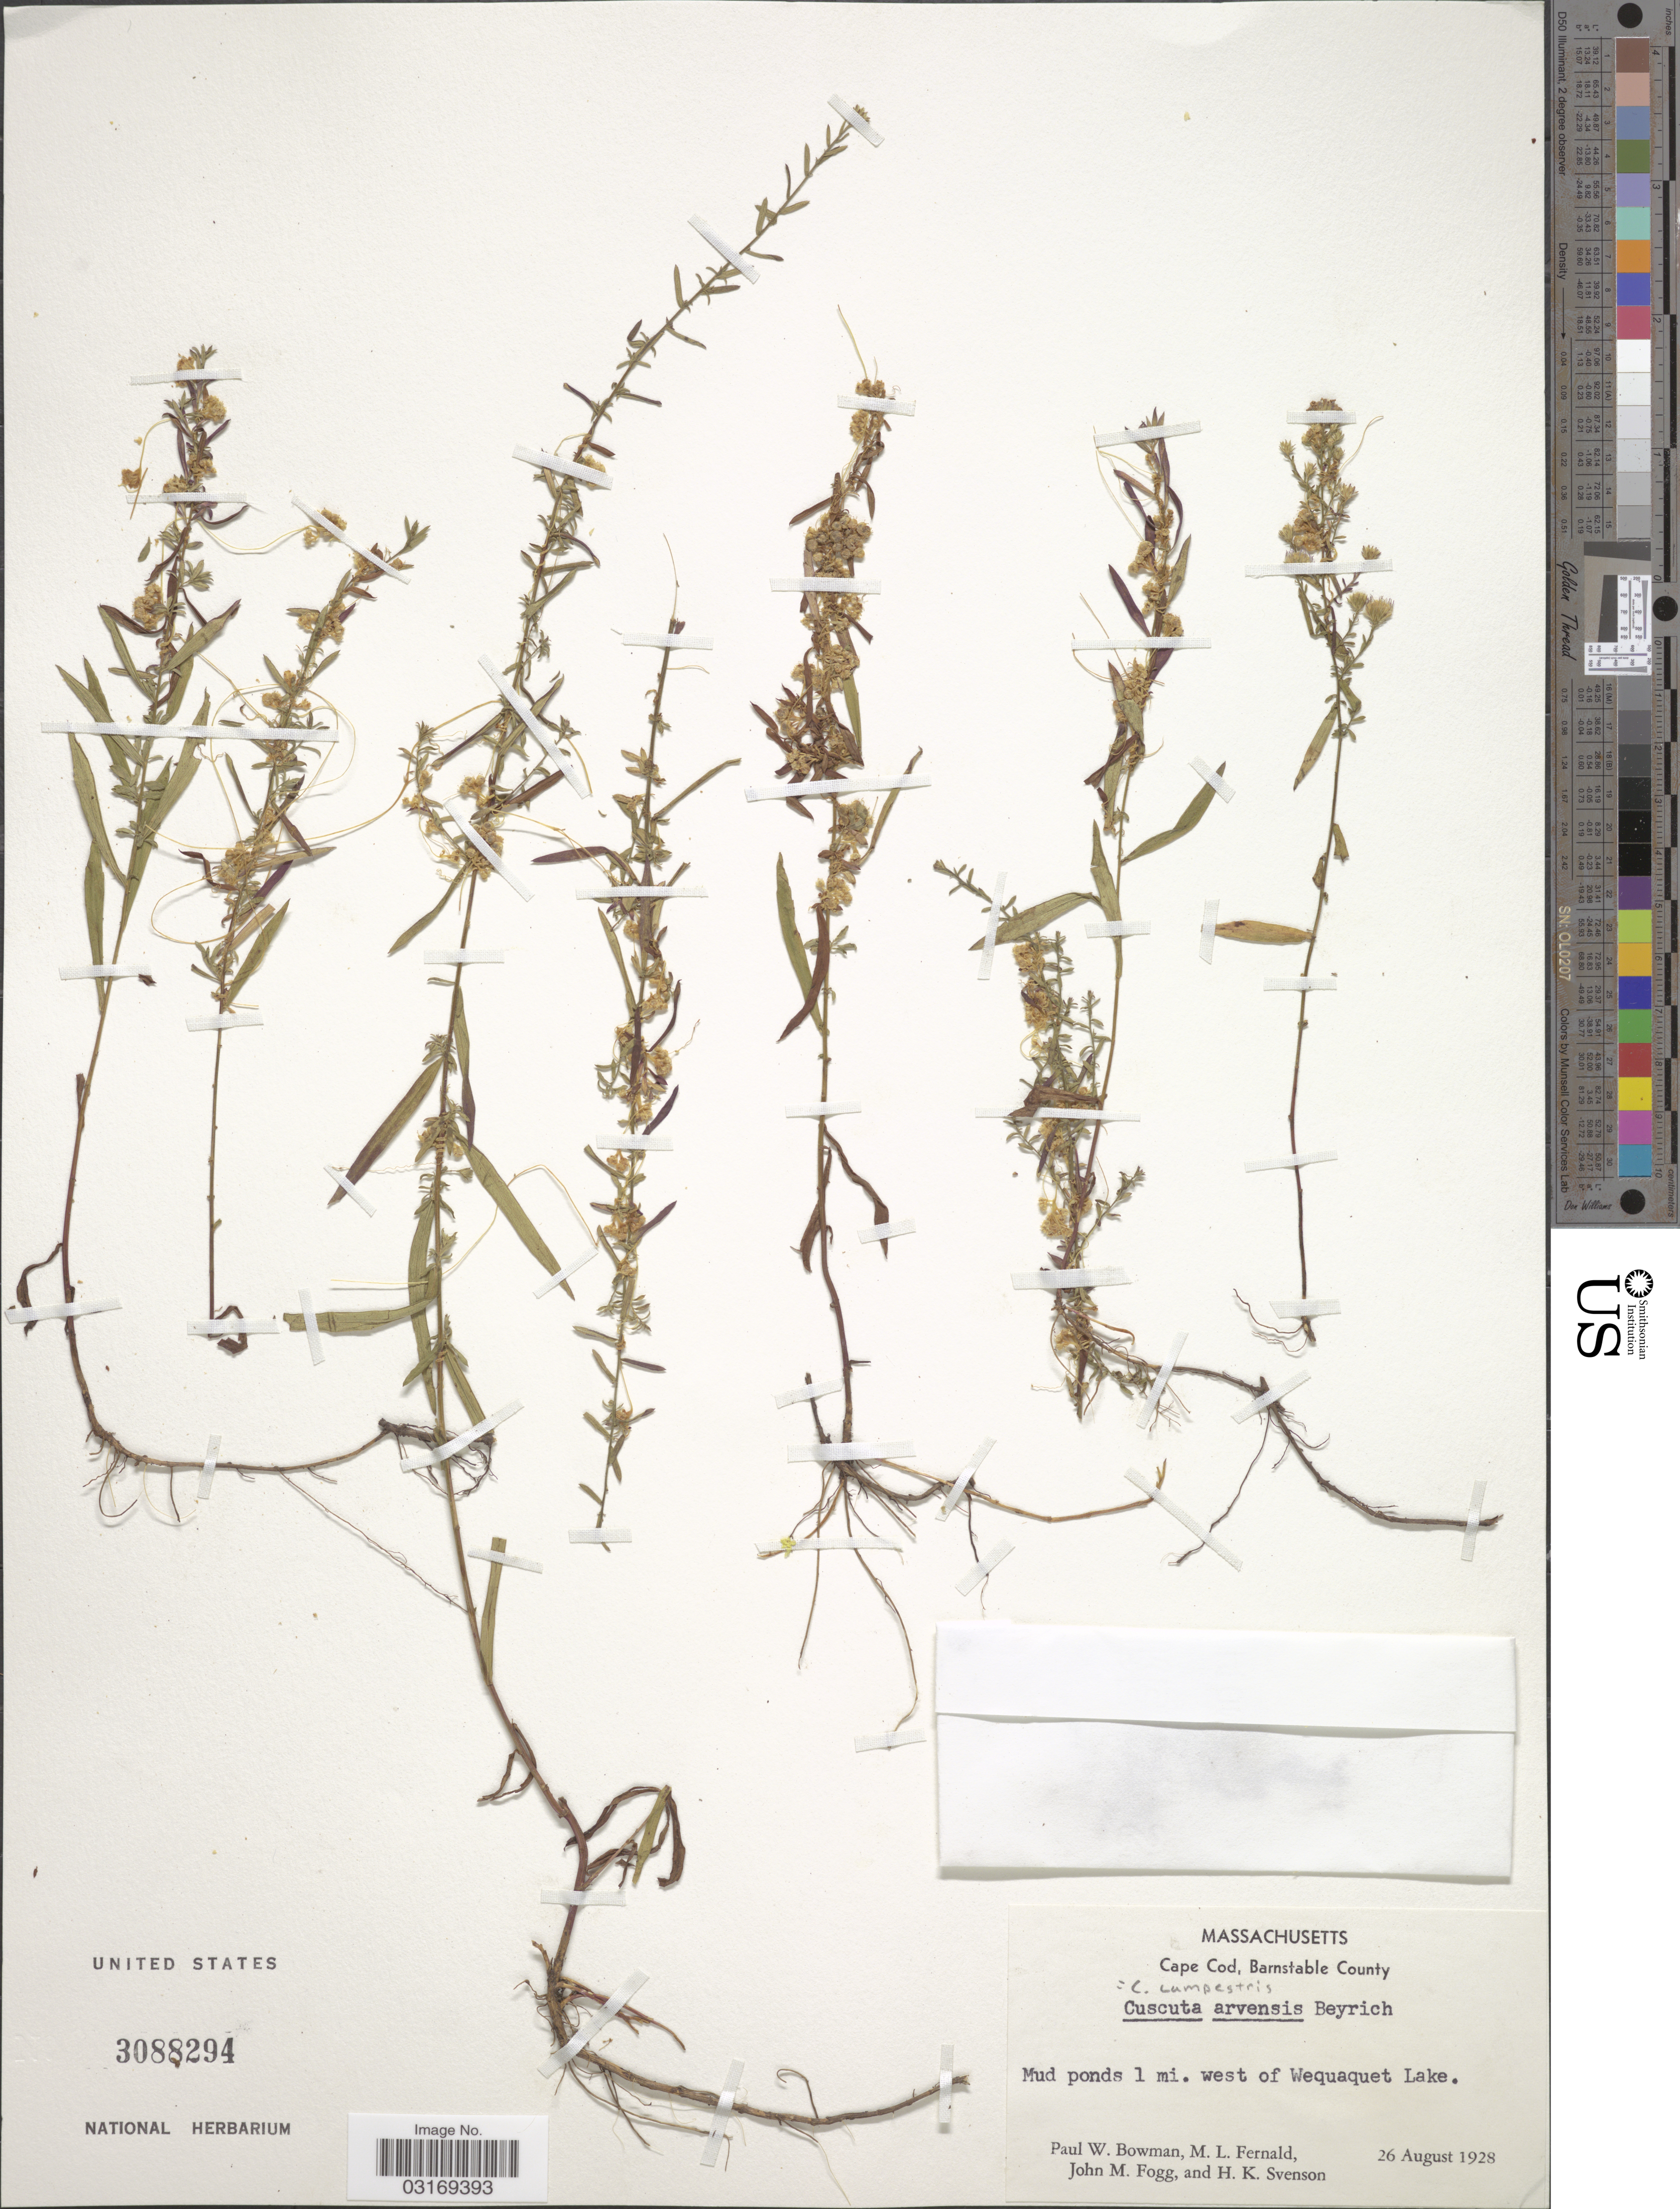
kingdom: Plantae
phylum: Tracheophyta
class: Magnoliopsida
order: Solanales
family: Convolvulaceae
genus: Cuscuta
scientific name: Cuscuta campestris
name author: Yunck.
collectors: P. Bowman, M. L. Fernald, J. Fogg & H. K. Svenson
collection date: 1928-08-26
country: United States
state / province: Massachusetts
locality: Cape Cod, Barnstable County. Mud ponds 1 mi. west of Wequaquet Lake.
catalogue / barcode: US 3088294